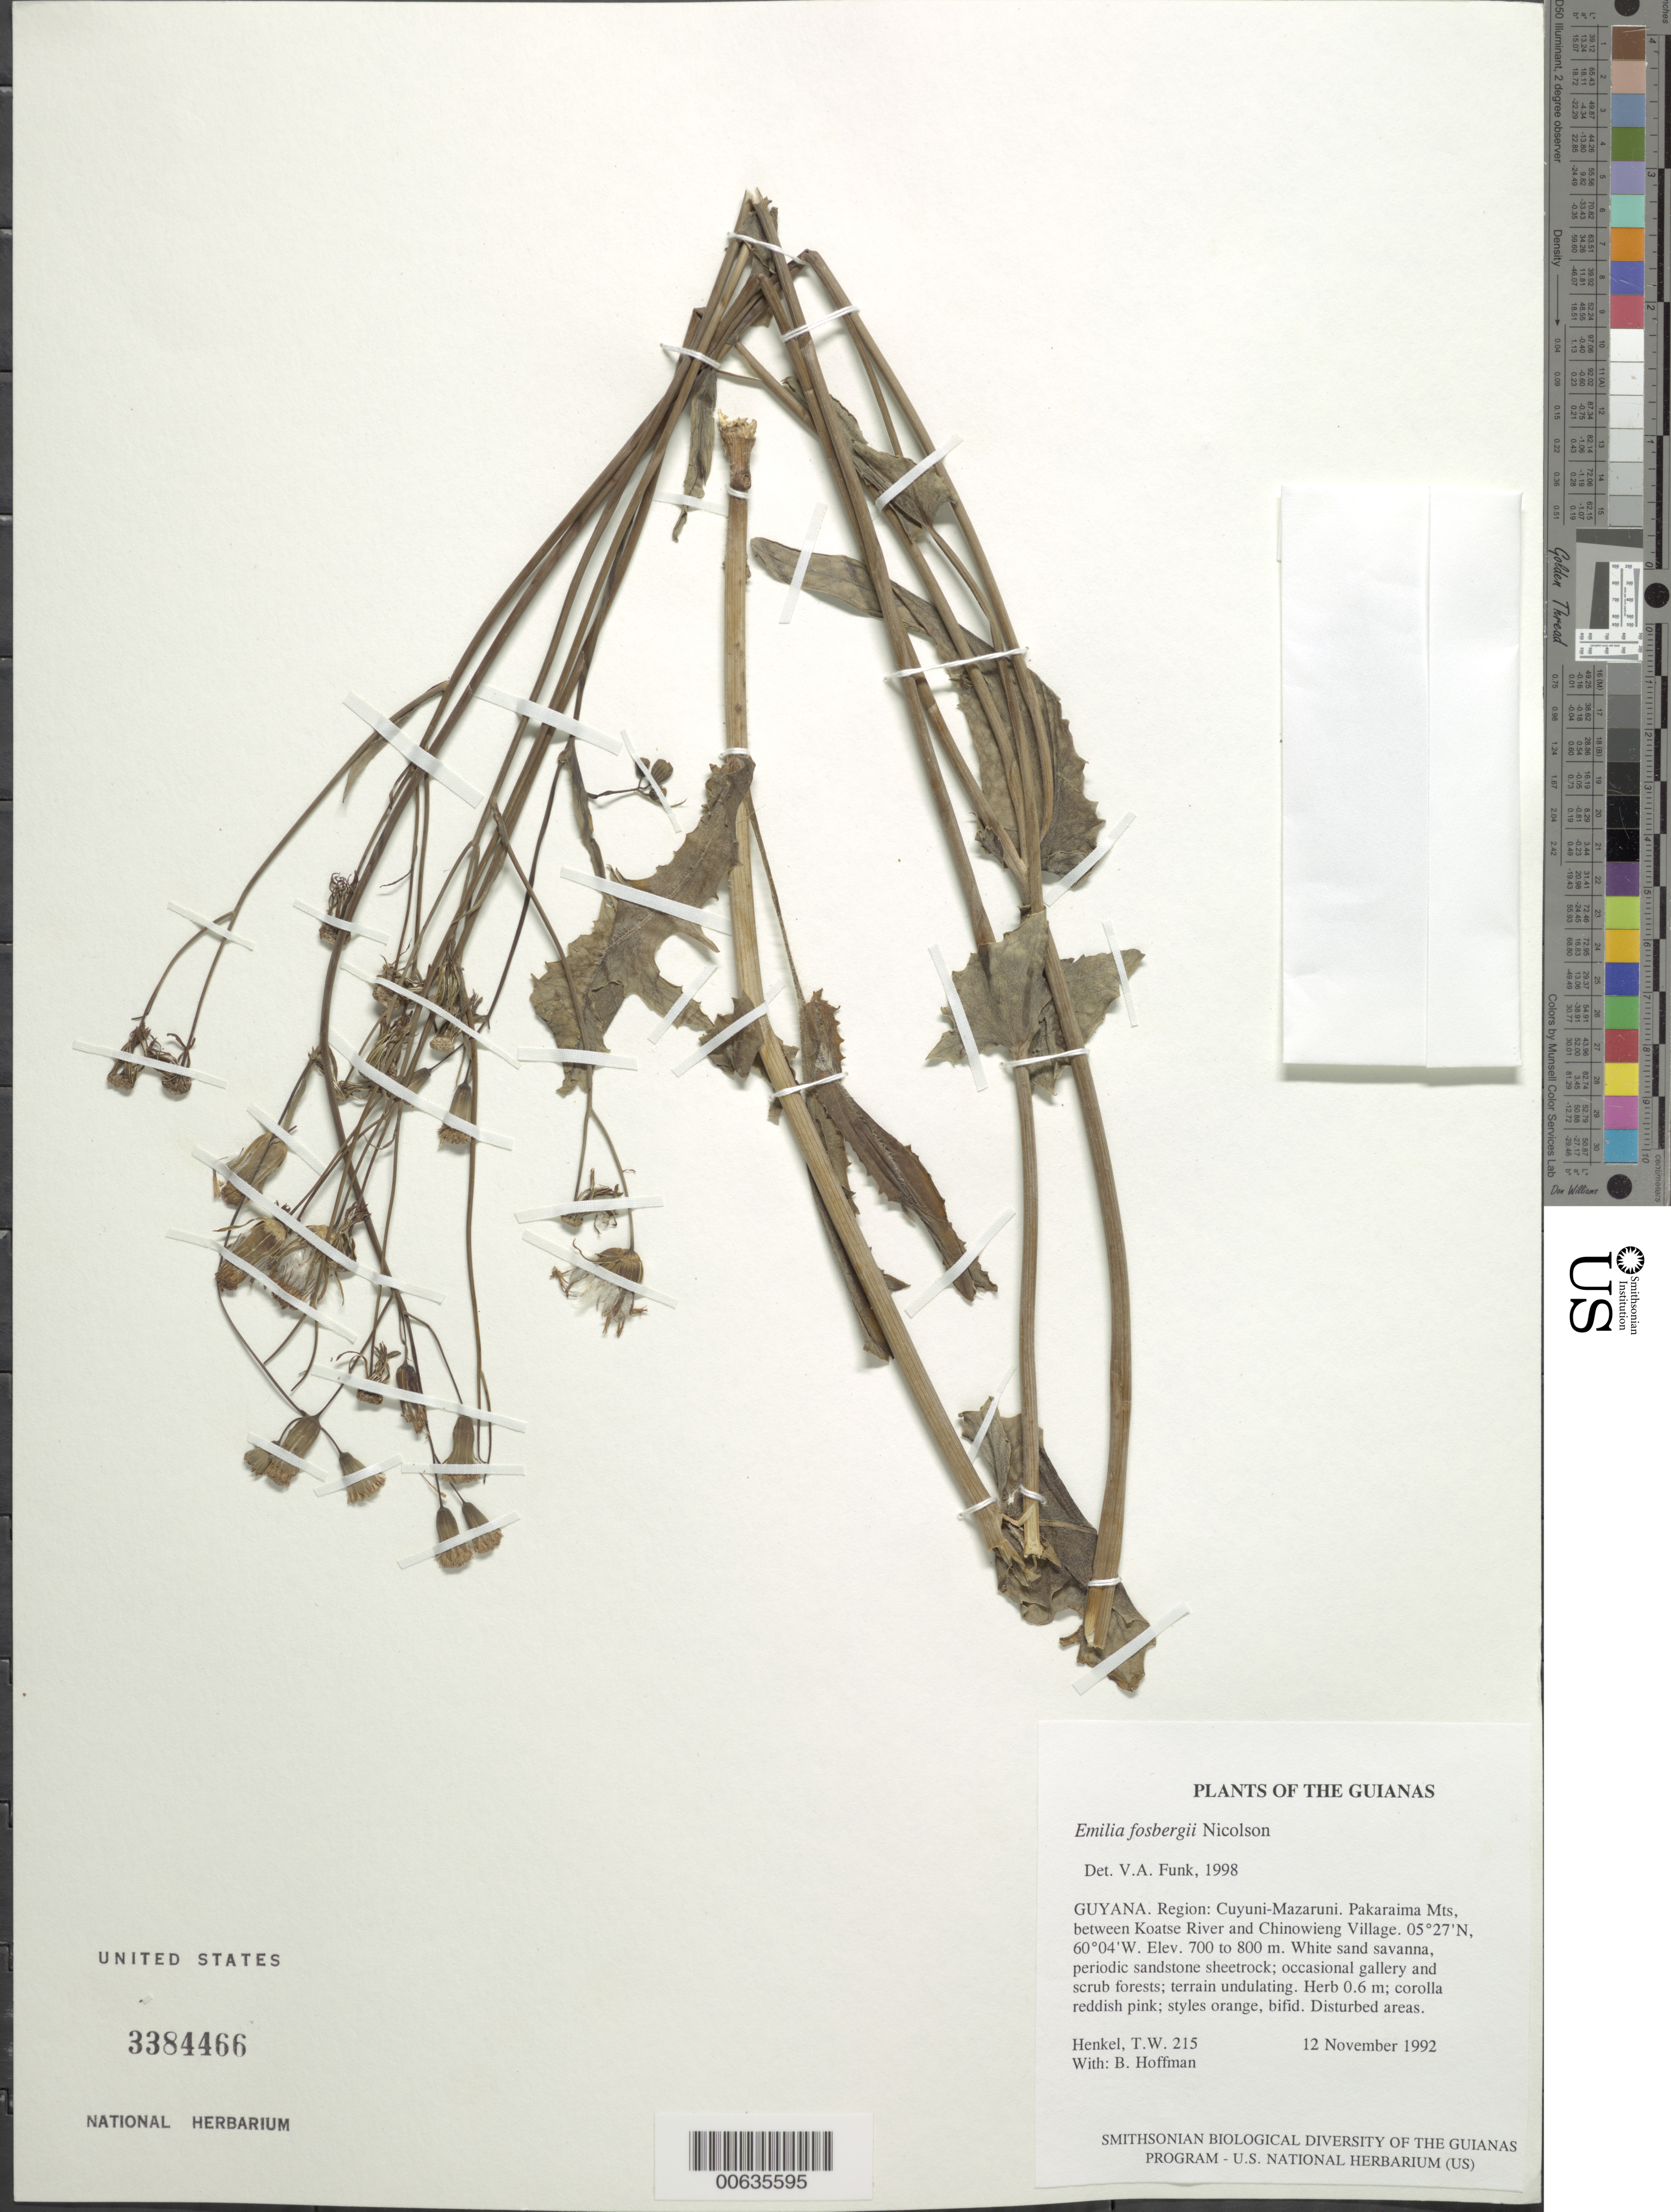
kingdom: Plantae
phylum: Tracheophyta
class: Magnoliopsida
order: Asterales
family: Asteraceae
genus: Emilia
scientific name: Emilia fosbergii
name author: Nicolson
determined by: Funk, Vicki A., (BOT), Smithsonian Institution - National Museum of Natural History (UNITED STATES)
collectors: T. Henkel & B. Hoffman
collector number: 215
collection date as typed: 12 November 1992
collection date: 1992-11-12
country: Guyana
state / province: Cuyuni-Mazaruni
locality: Pakaraima Mts, between Koatse River and Chinowieng Village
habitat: White sand savanna, periodic sandstone sheetrock; occasional gallery and scrub forests; terrain undulating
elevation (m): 700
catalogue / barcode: US 3384466